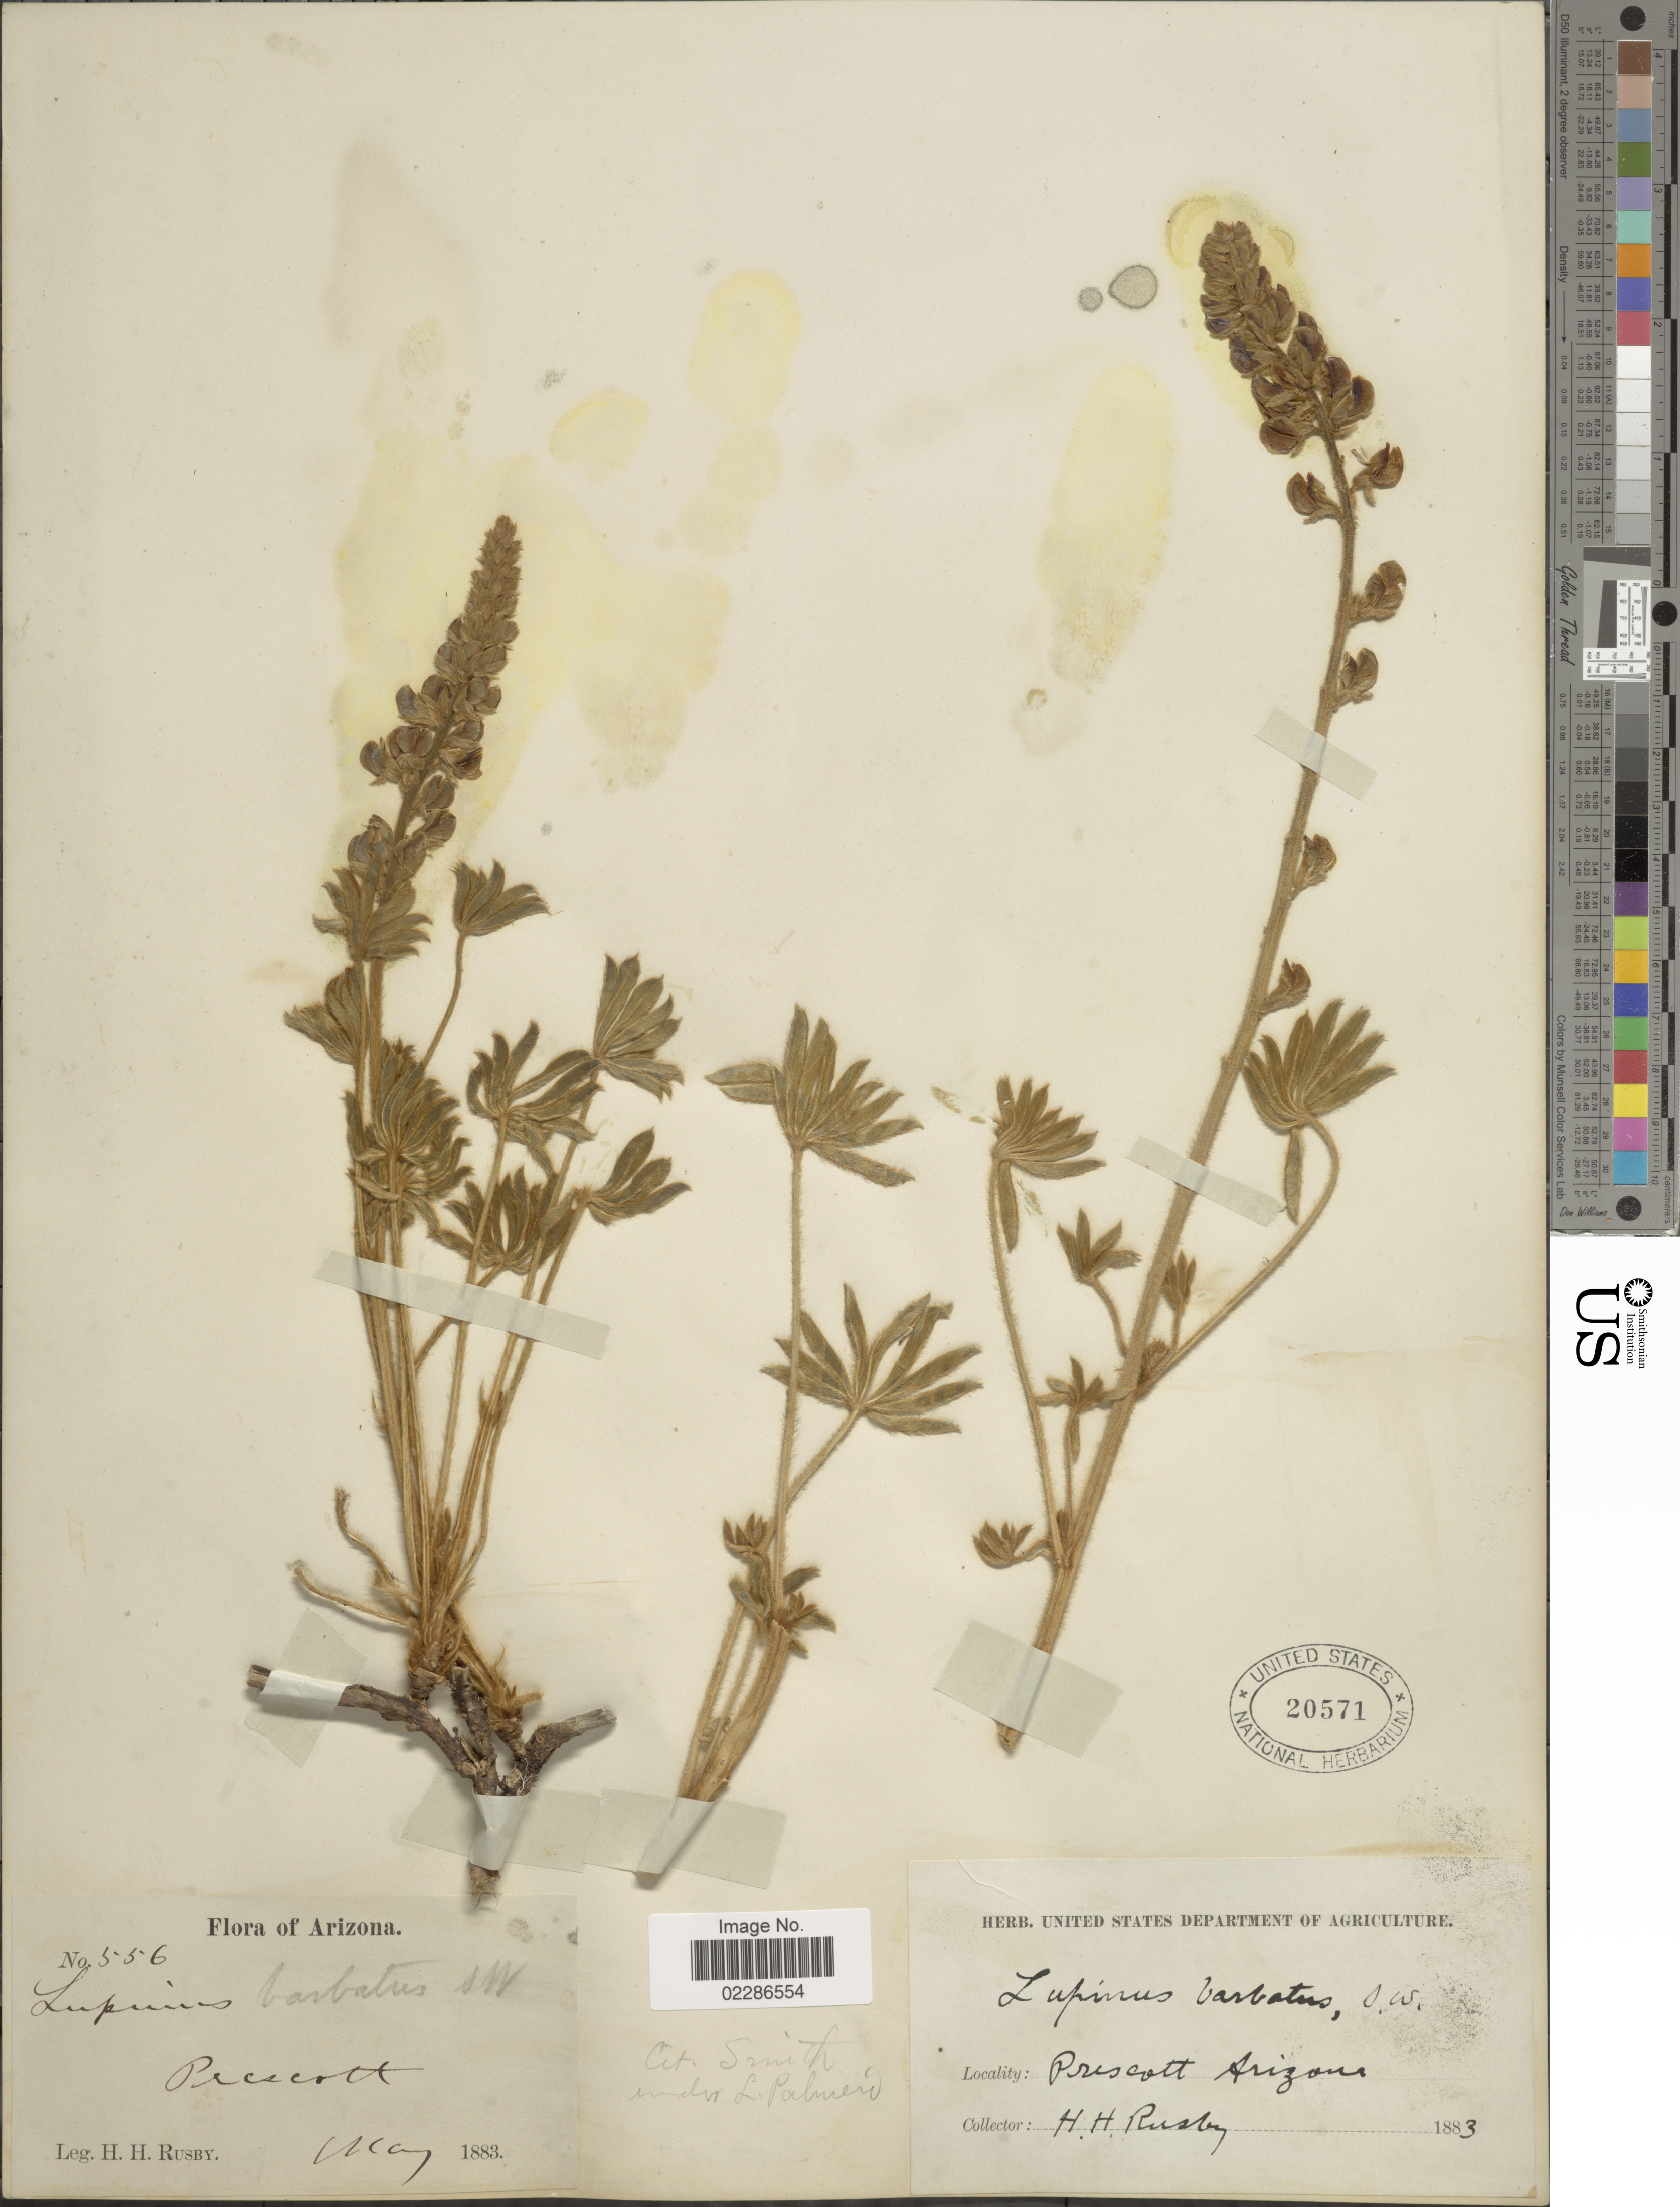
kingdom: Plantae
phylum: Tracheophyta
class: Magnoliopsida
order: Fabales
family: Fabaceae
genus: Lupinus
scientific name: Lupinus palmeri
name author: S. Watson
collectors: H. H. Rusby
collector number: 556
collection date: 1883-05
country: United States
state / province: Arizona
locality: Prescott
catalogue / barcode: US 20571